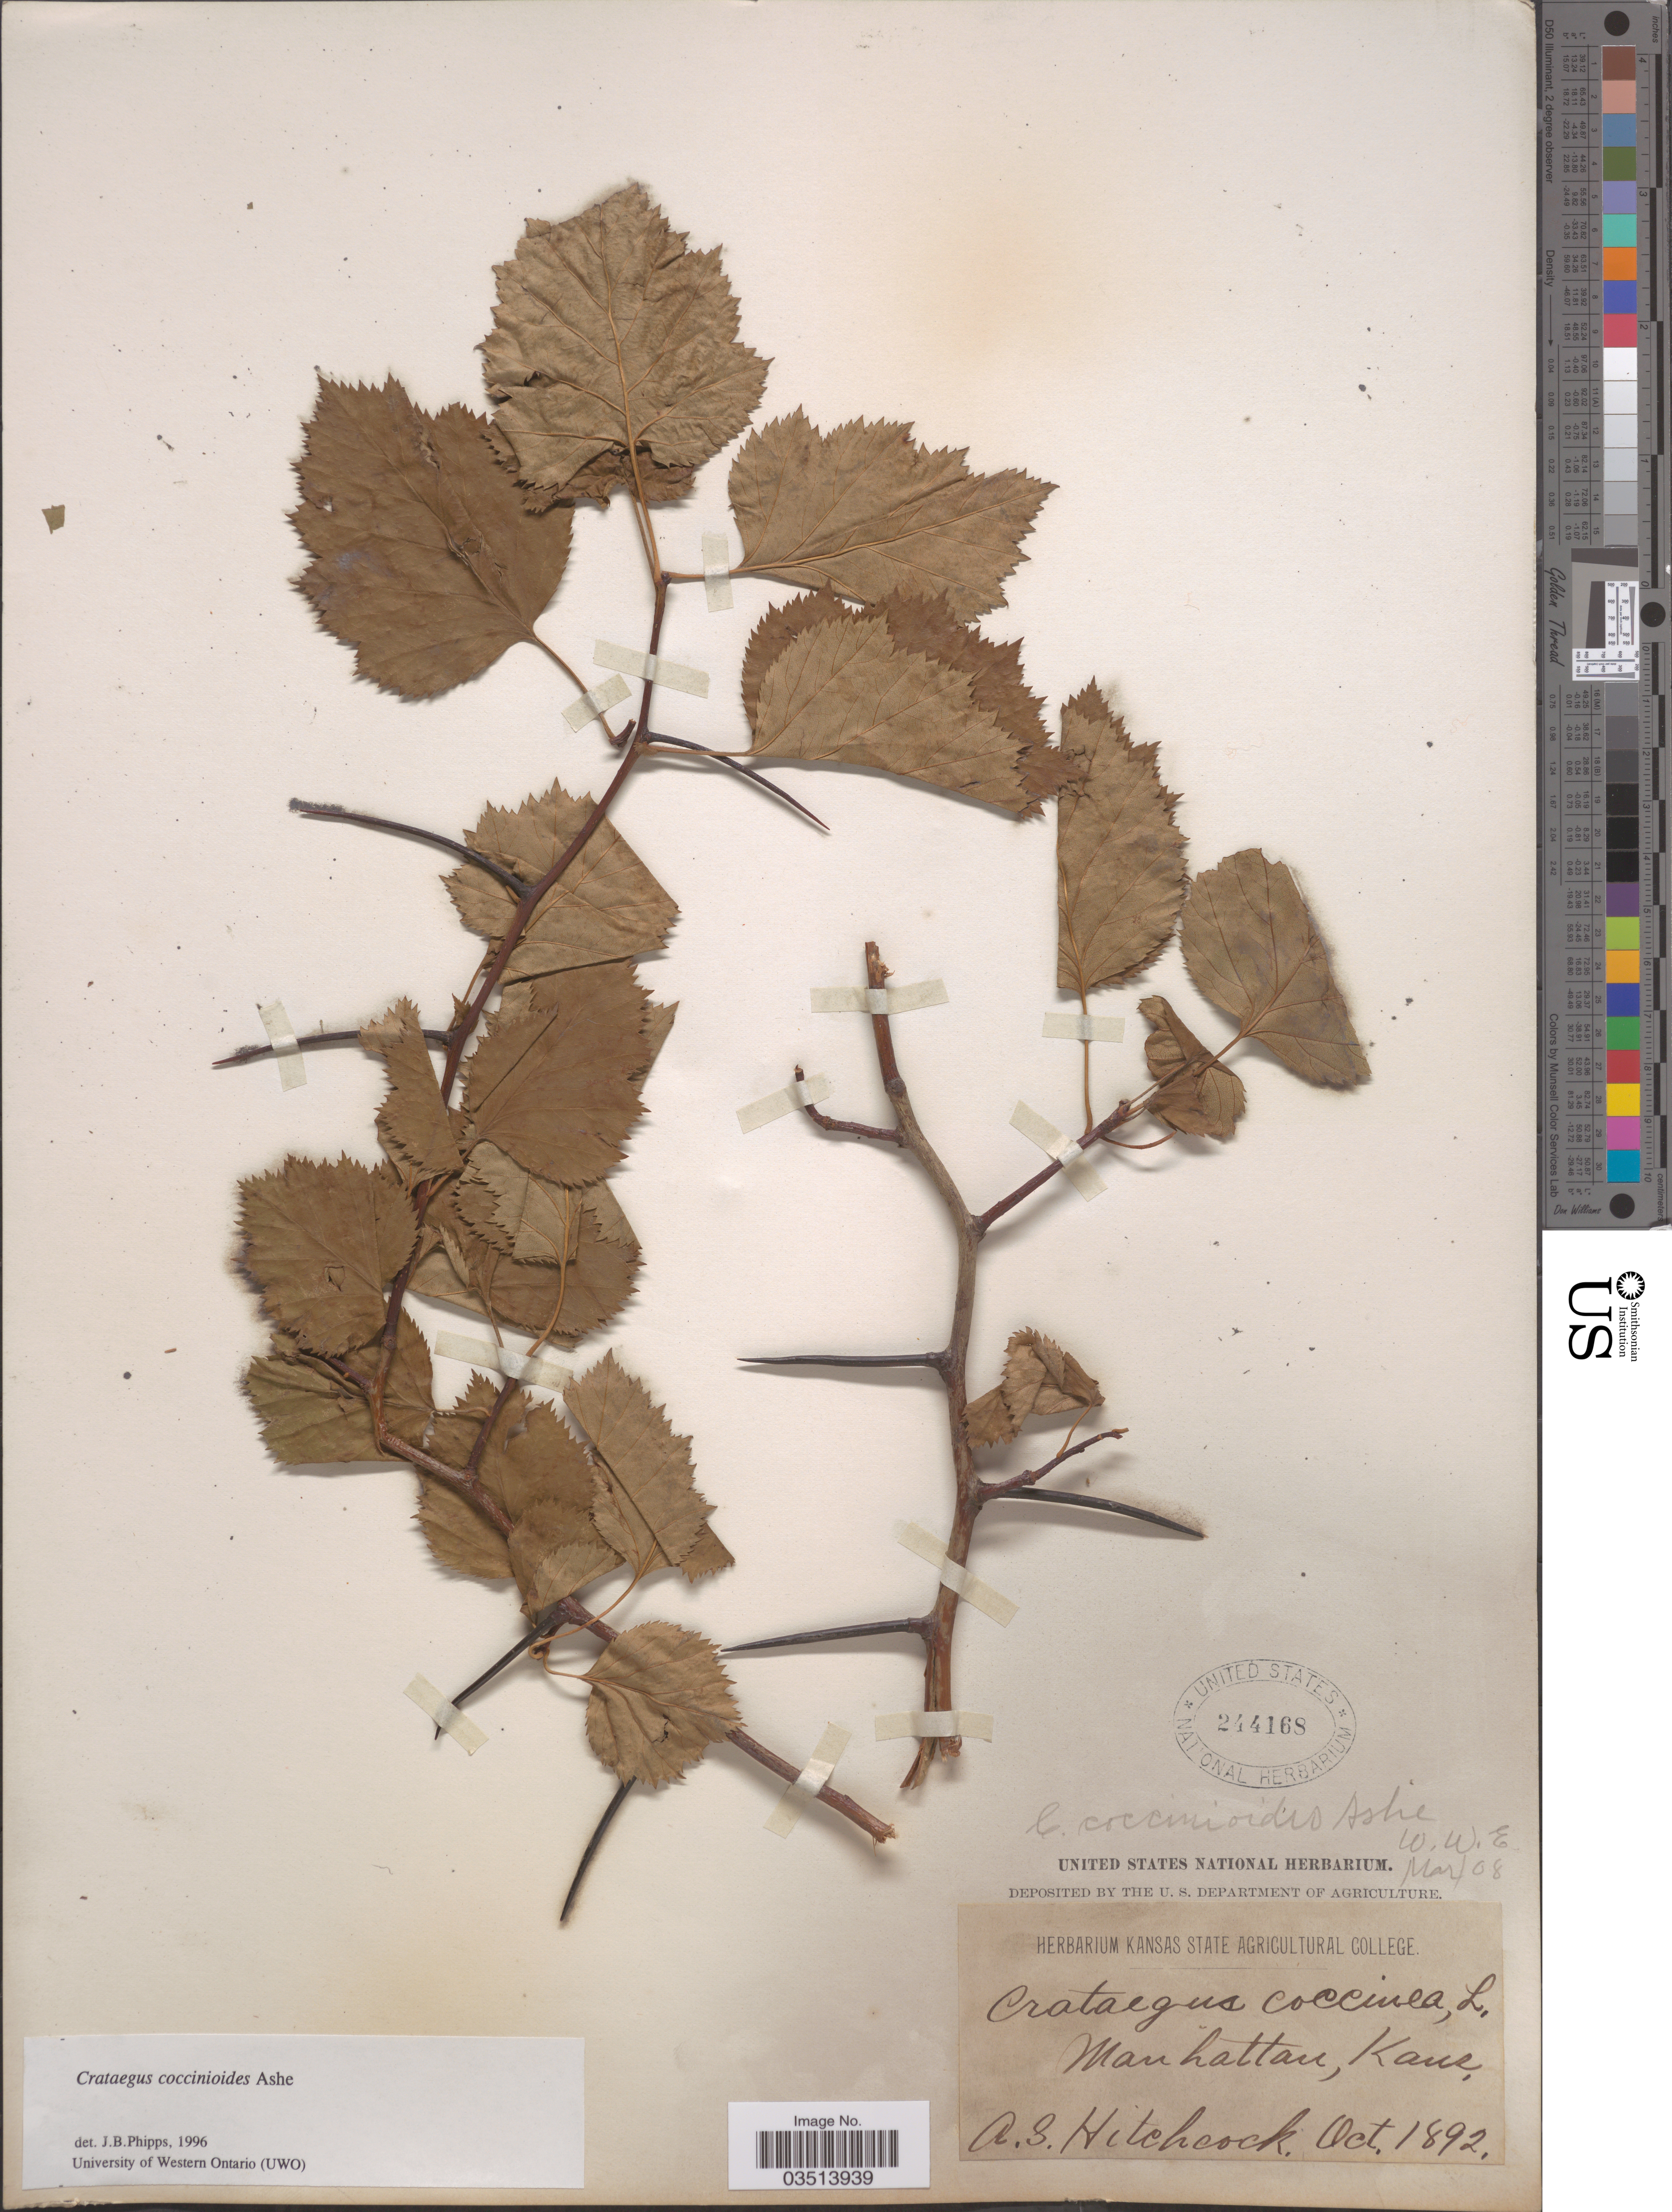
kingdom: Plantae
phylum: Tracheophyta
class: Magnoliopsida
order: Rosales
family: Rosaceae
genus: Crataegus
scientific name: Crataegus coccinioides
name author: Ashe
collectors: A. S. Hitchcock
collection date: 1892-10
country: United States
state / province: Kansas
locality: Manhattan.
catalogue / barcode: US 244168